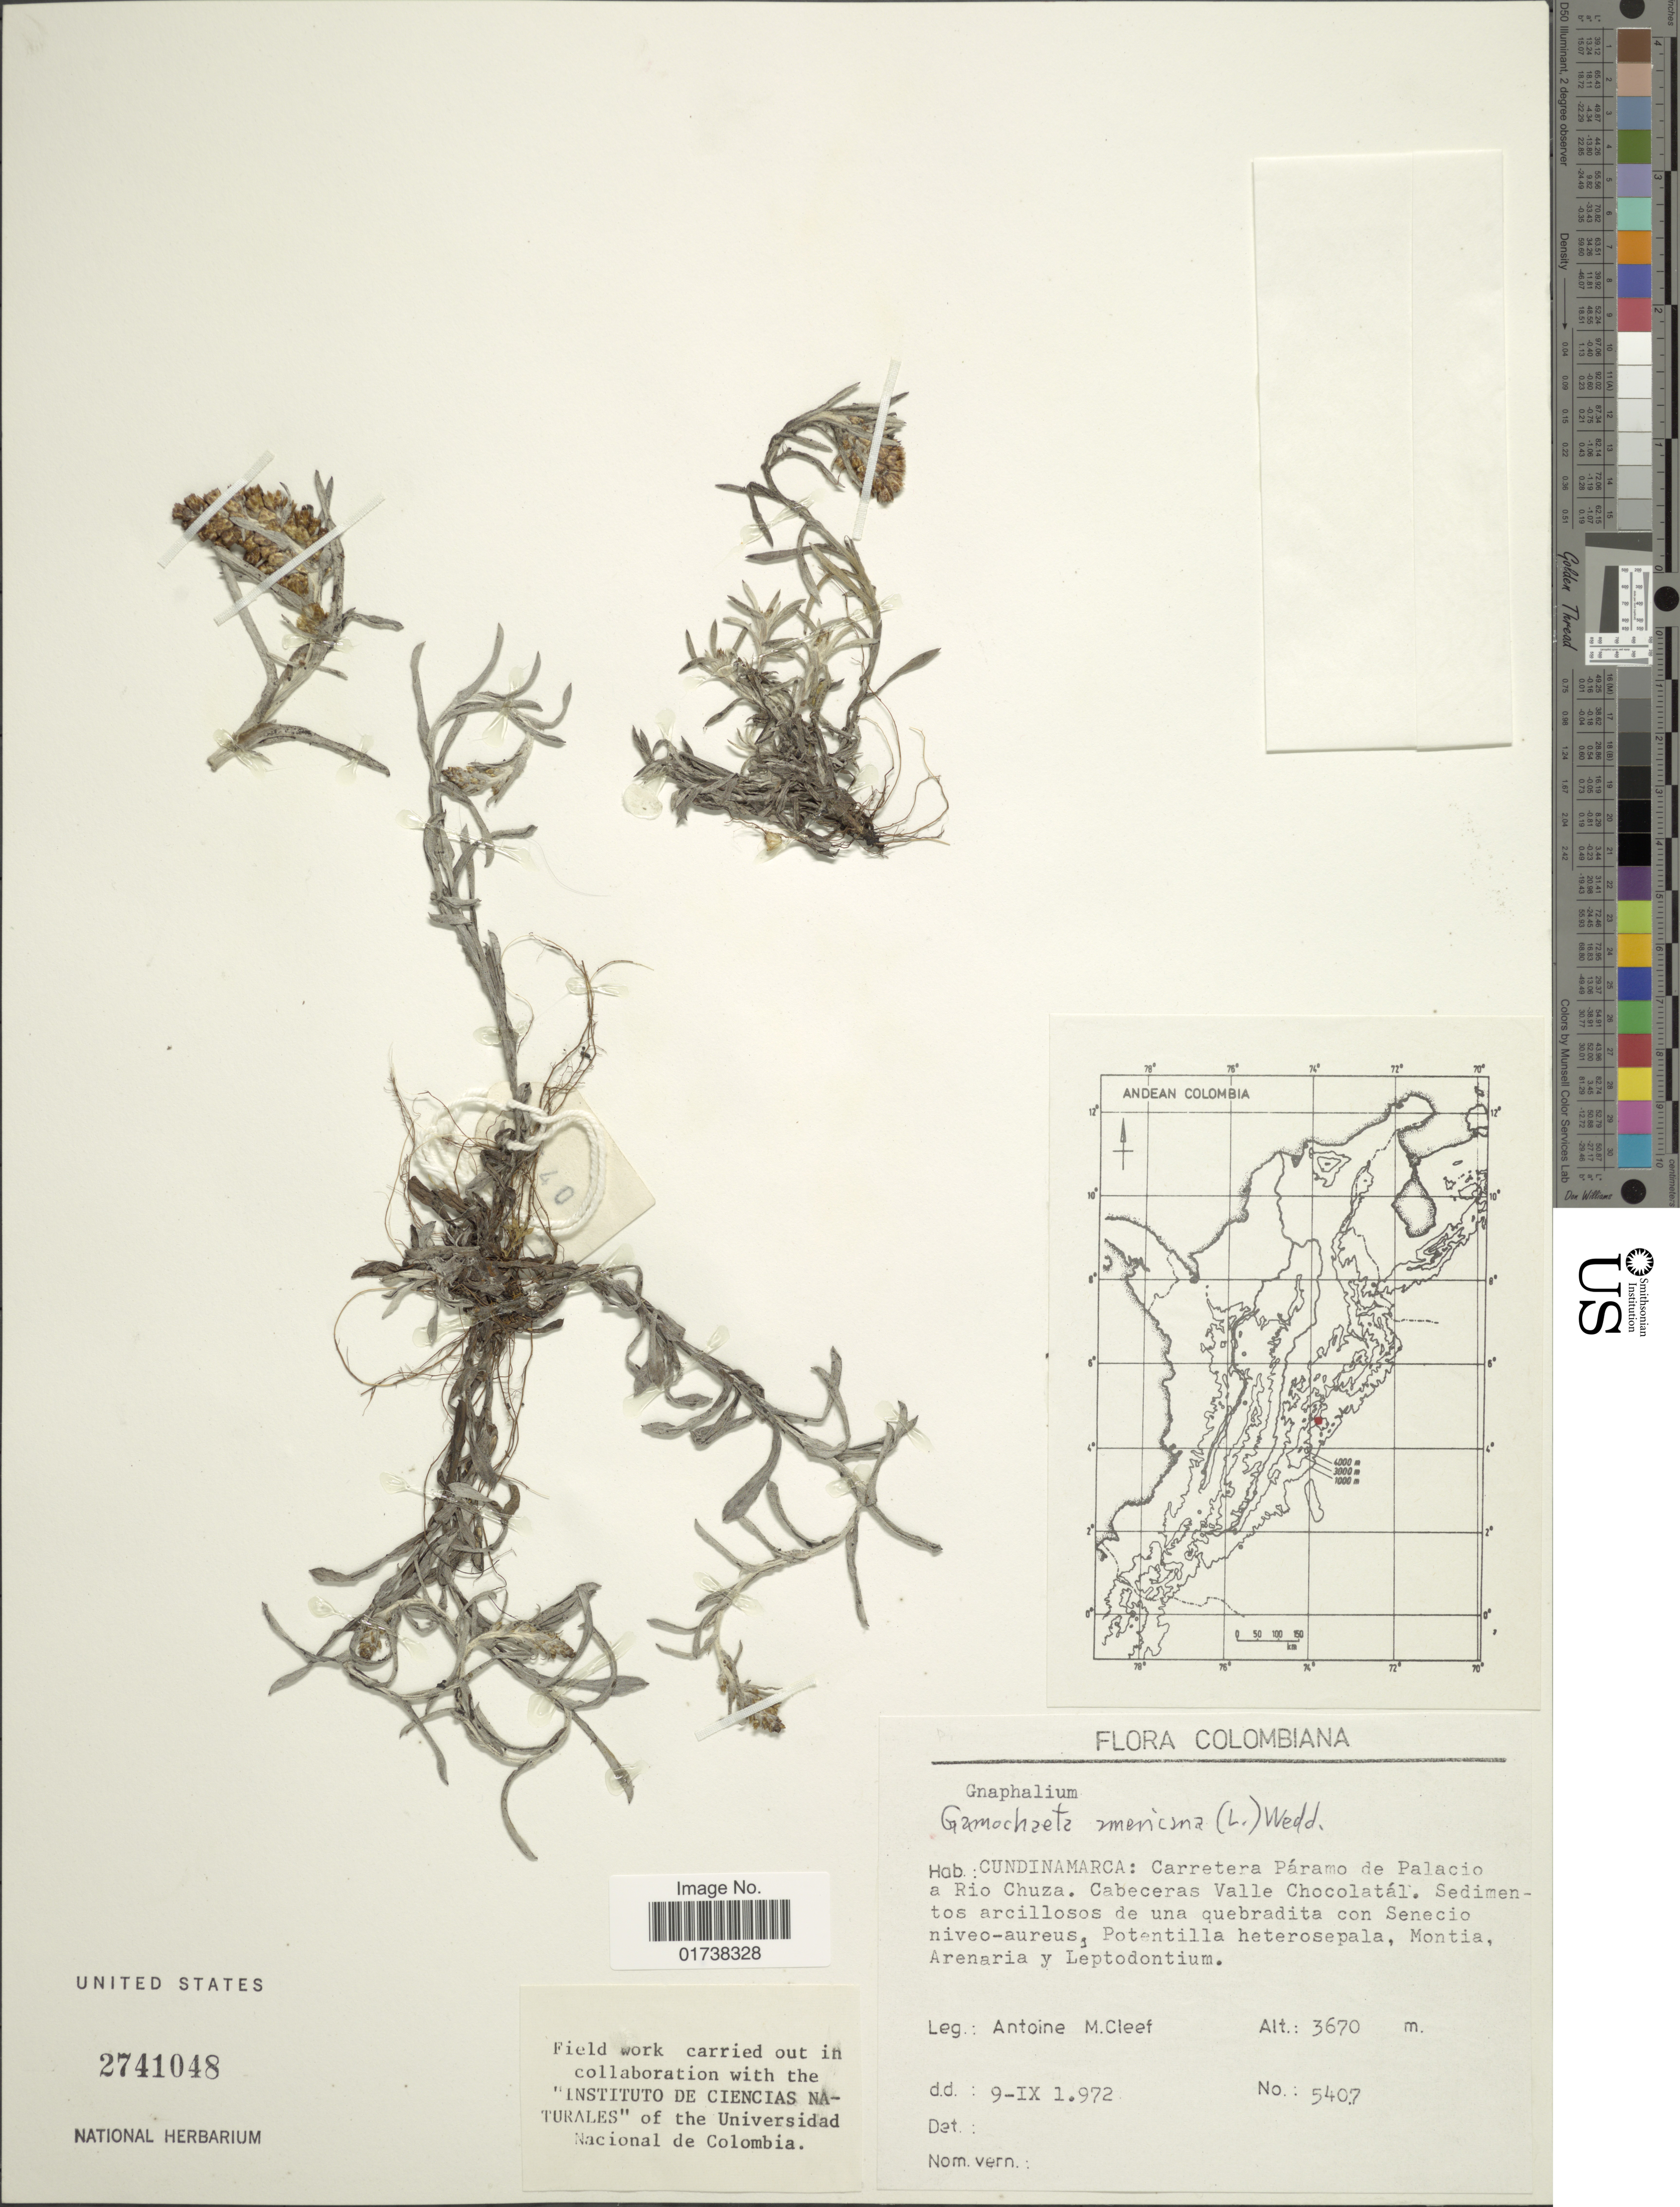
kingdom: Plantae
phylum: Tracheophyta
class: Magnoliopsida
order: Asterales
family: Asteraceae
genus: Gamochaeta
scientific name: Gamochaeta americana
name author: (Mill.) Wedd.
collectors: A. M. Cleef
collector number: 5407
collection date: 1972-09-09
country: Colombia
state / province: Cundinamarca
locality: Carretera Paramo de Palacio a Rio Chuza, Cabecera Valle Chocolatal, Sedimentos arcillosos de una quebradita con Senecio niveo-aureus, Potentilla hetersepala, Montia Arenaria y Leptodontium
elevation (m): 3670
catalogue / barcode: US 2741048